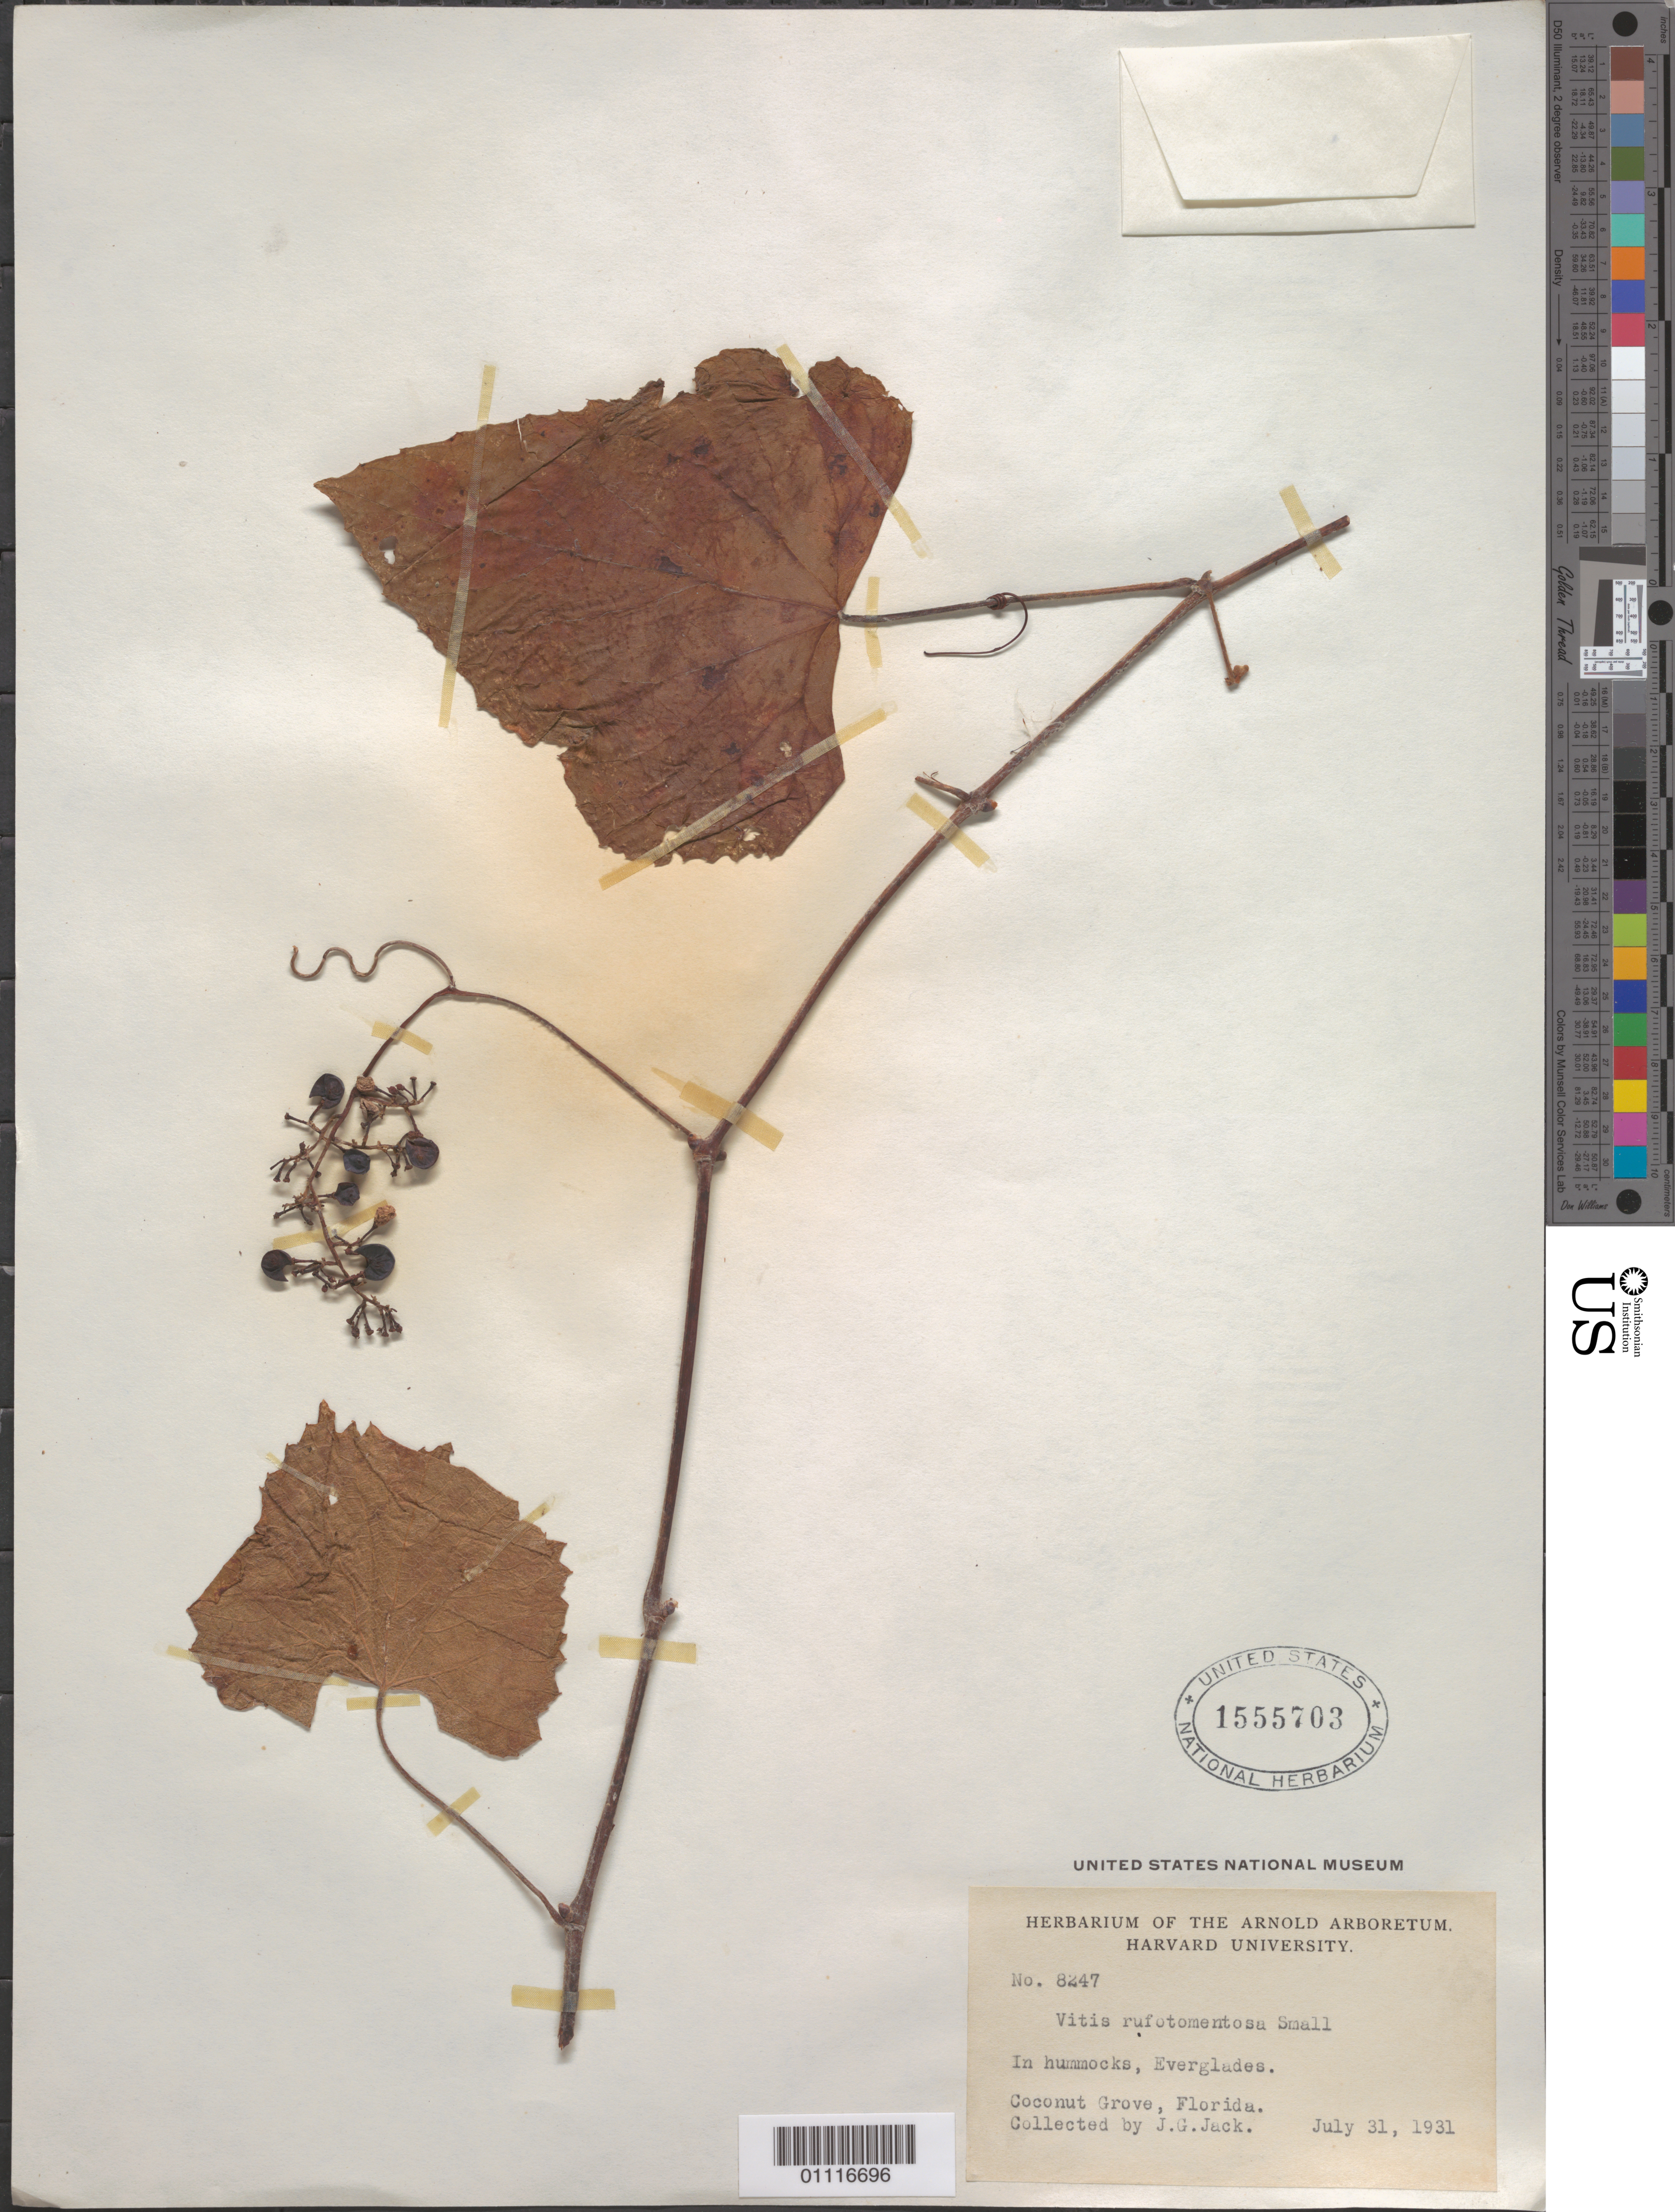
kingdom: Plantae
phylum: Tracheophyta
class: Magnoliopsida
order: Vitales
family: Vitaceae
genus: Vitis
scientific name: Vitis araneosa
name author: J. Le Conte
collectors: J. G. Jack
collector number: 8247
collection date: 1931-07-31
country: United States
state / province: Florida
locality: In hummocks, Everglades, Coconut Grove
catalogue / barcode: US 1555703